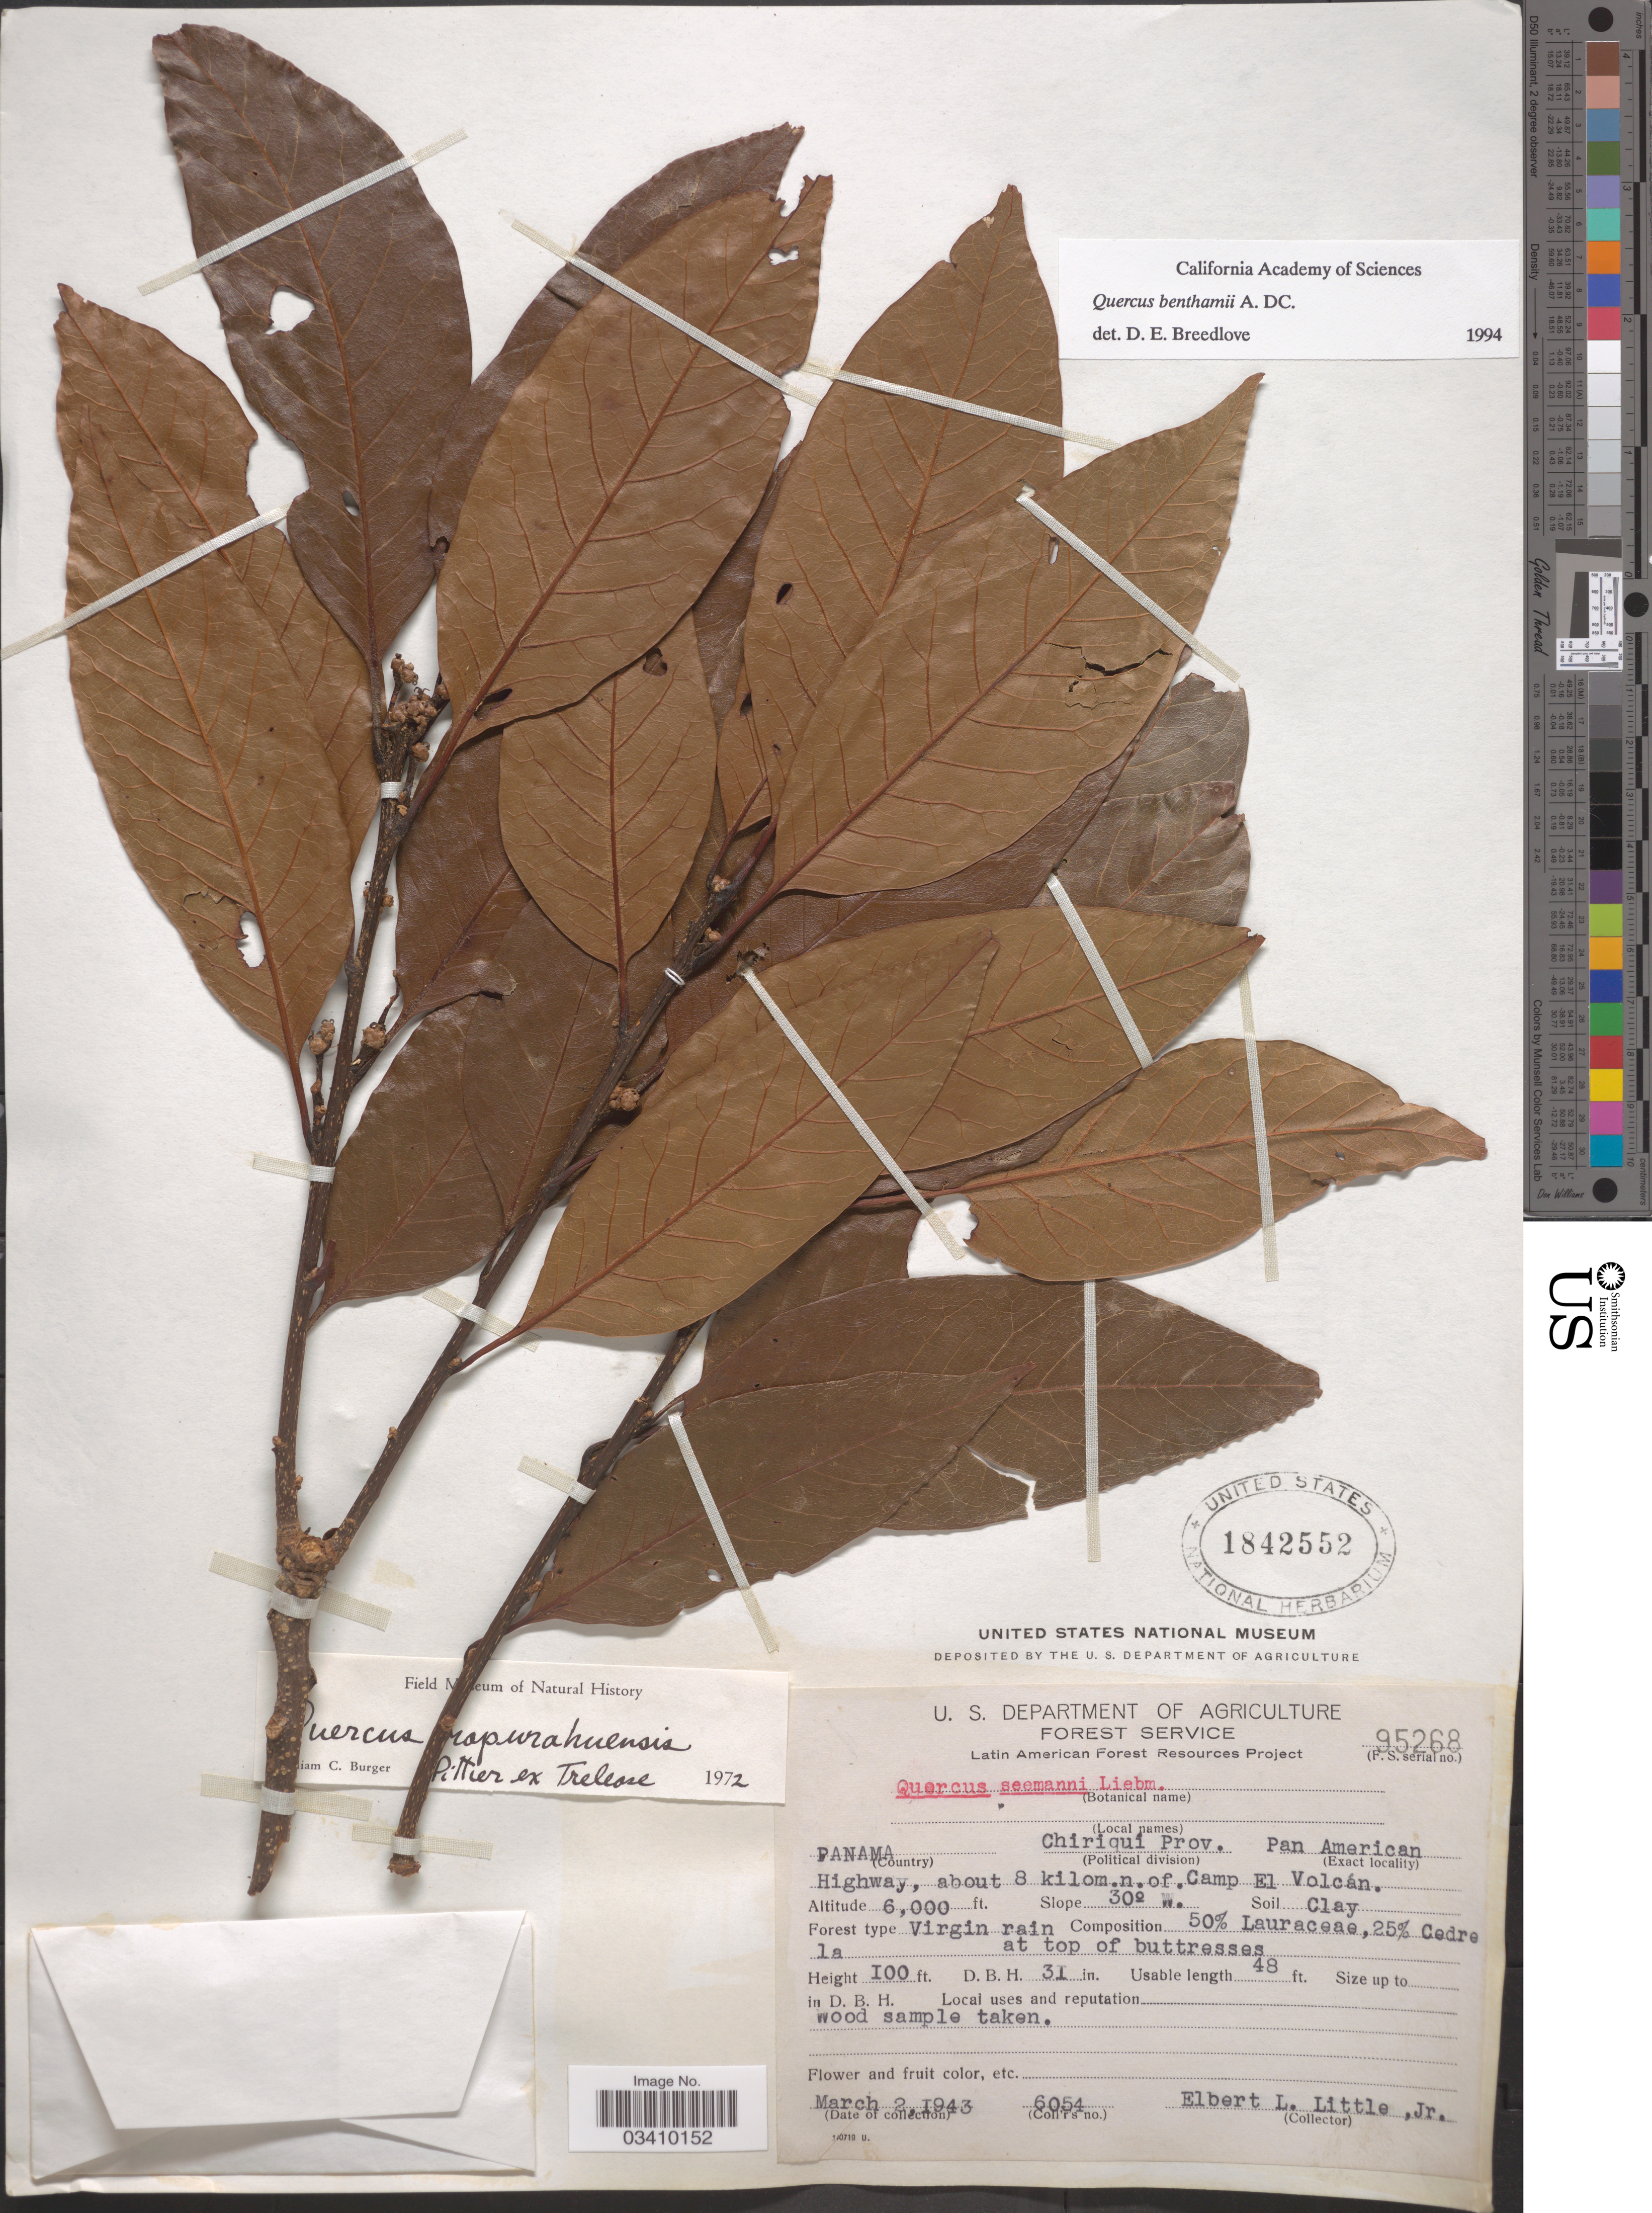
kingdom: Plantae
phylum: Tracheophyta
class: Magnoliopsida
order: Fagales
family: Fagaceae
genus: Quercus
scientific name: Quercus benthamii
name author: A. DC.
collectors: E. L. Little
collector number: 6054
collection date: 1943-03-02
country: Panama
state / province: Chiriqui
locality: Pan American Highway, about 8 kilom. n. of Camp El Volcán.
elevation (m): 1829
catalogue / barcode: US 1842552